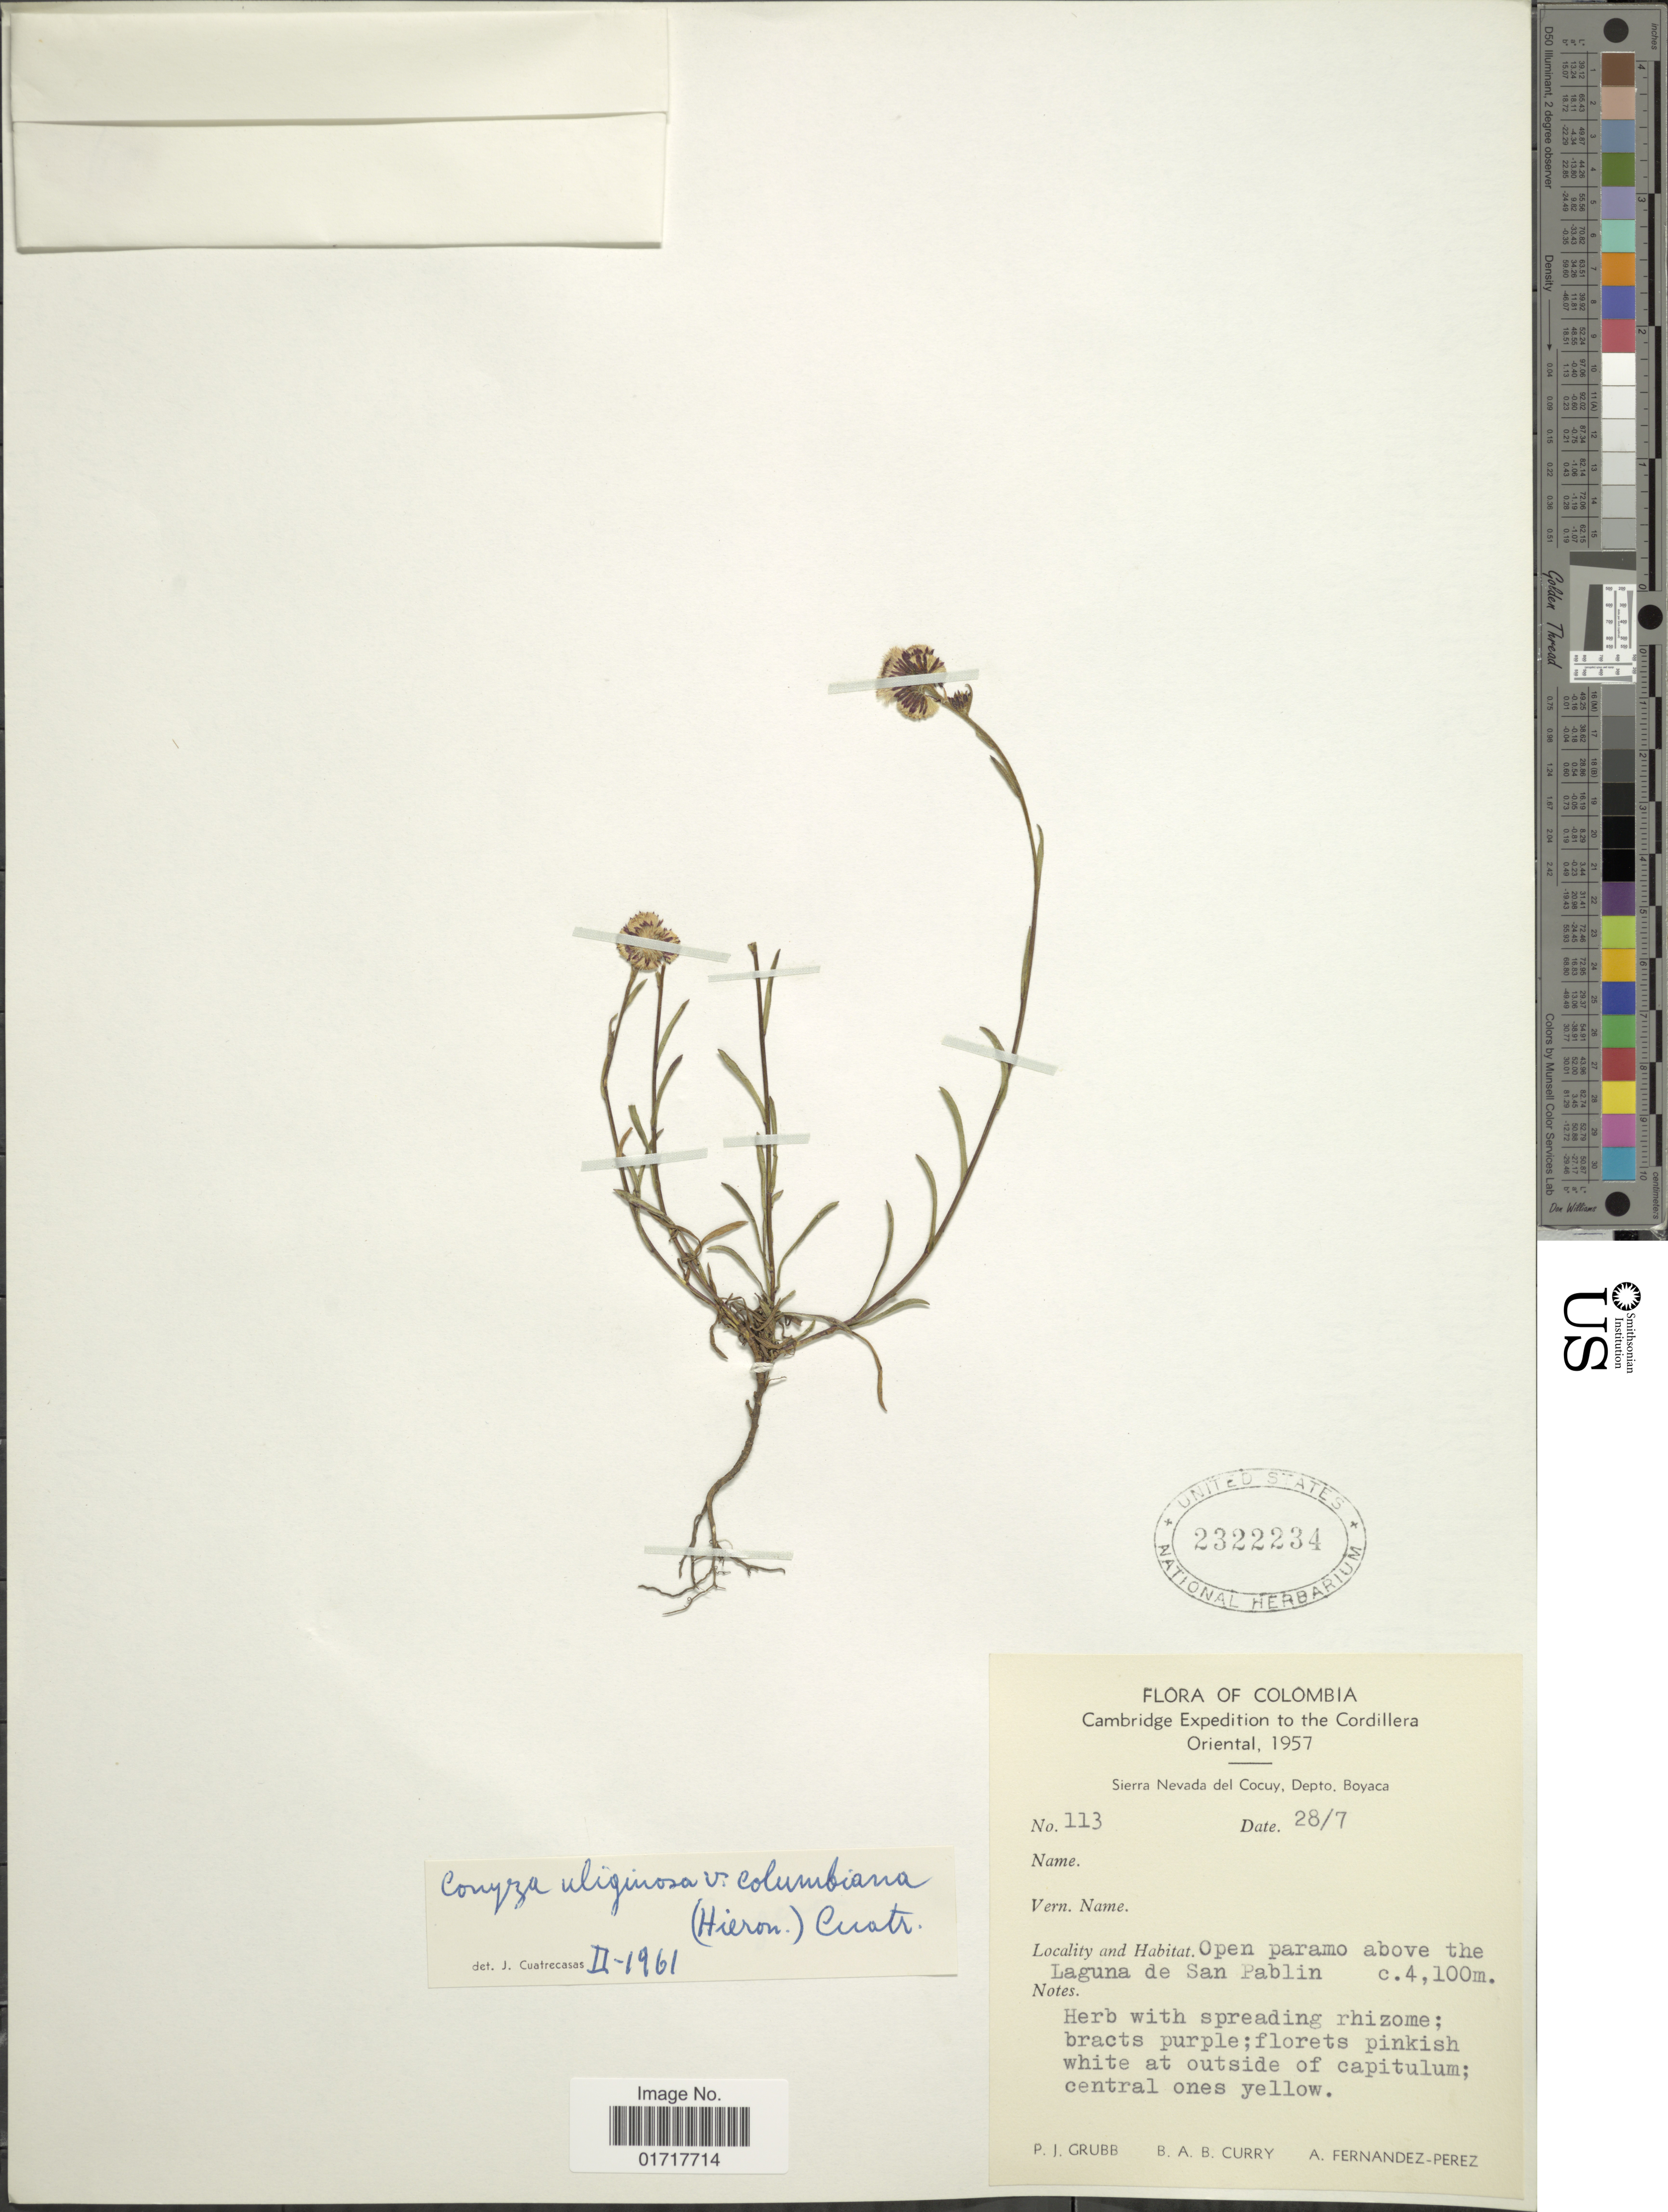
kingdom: Plantae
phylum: Tracheophyta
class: Magnoliopsida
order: Asterales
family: Asteraceae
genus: Conyza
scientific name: Conyza uliginosa var. colimbiana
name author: (Hieron.) Cuatrec.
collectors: P. J. Grubb, B. A. B. Curry & A. Fernández-Pérez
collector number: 113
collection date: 1957-07-28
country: Colombia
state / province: Boyacá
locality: Cordillera Oriental, Sierra Nevada del Cocuy, Depto, Boyaca. Above the Laguna de San Pablin.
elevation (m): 4100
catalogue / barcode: US 2322234